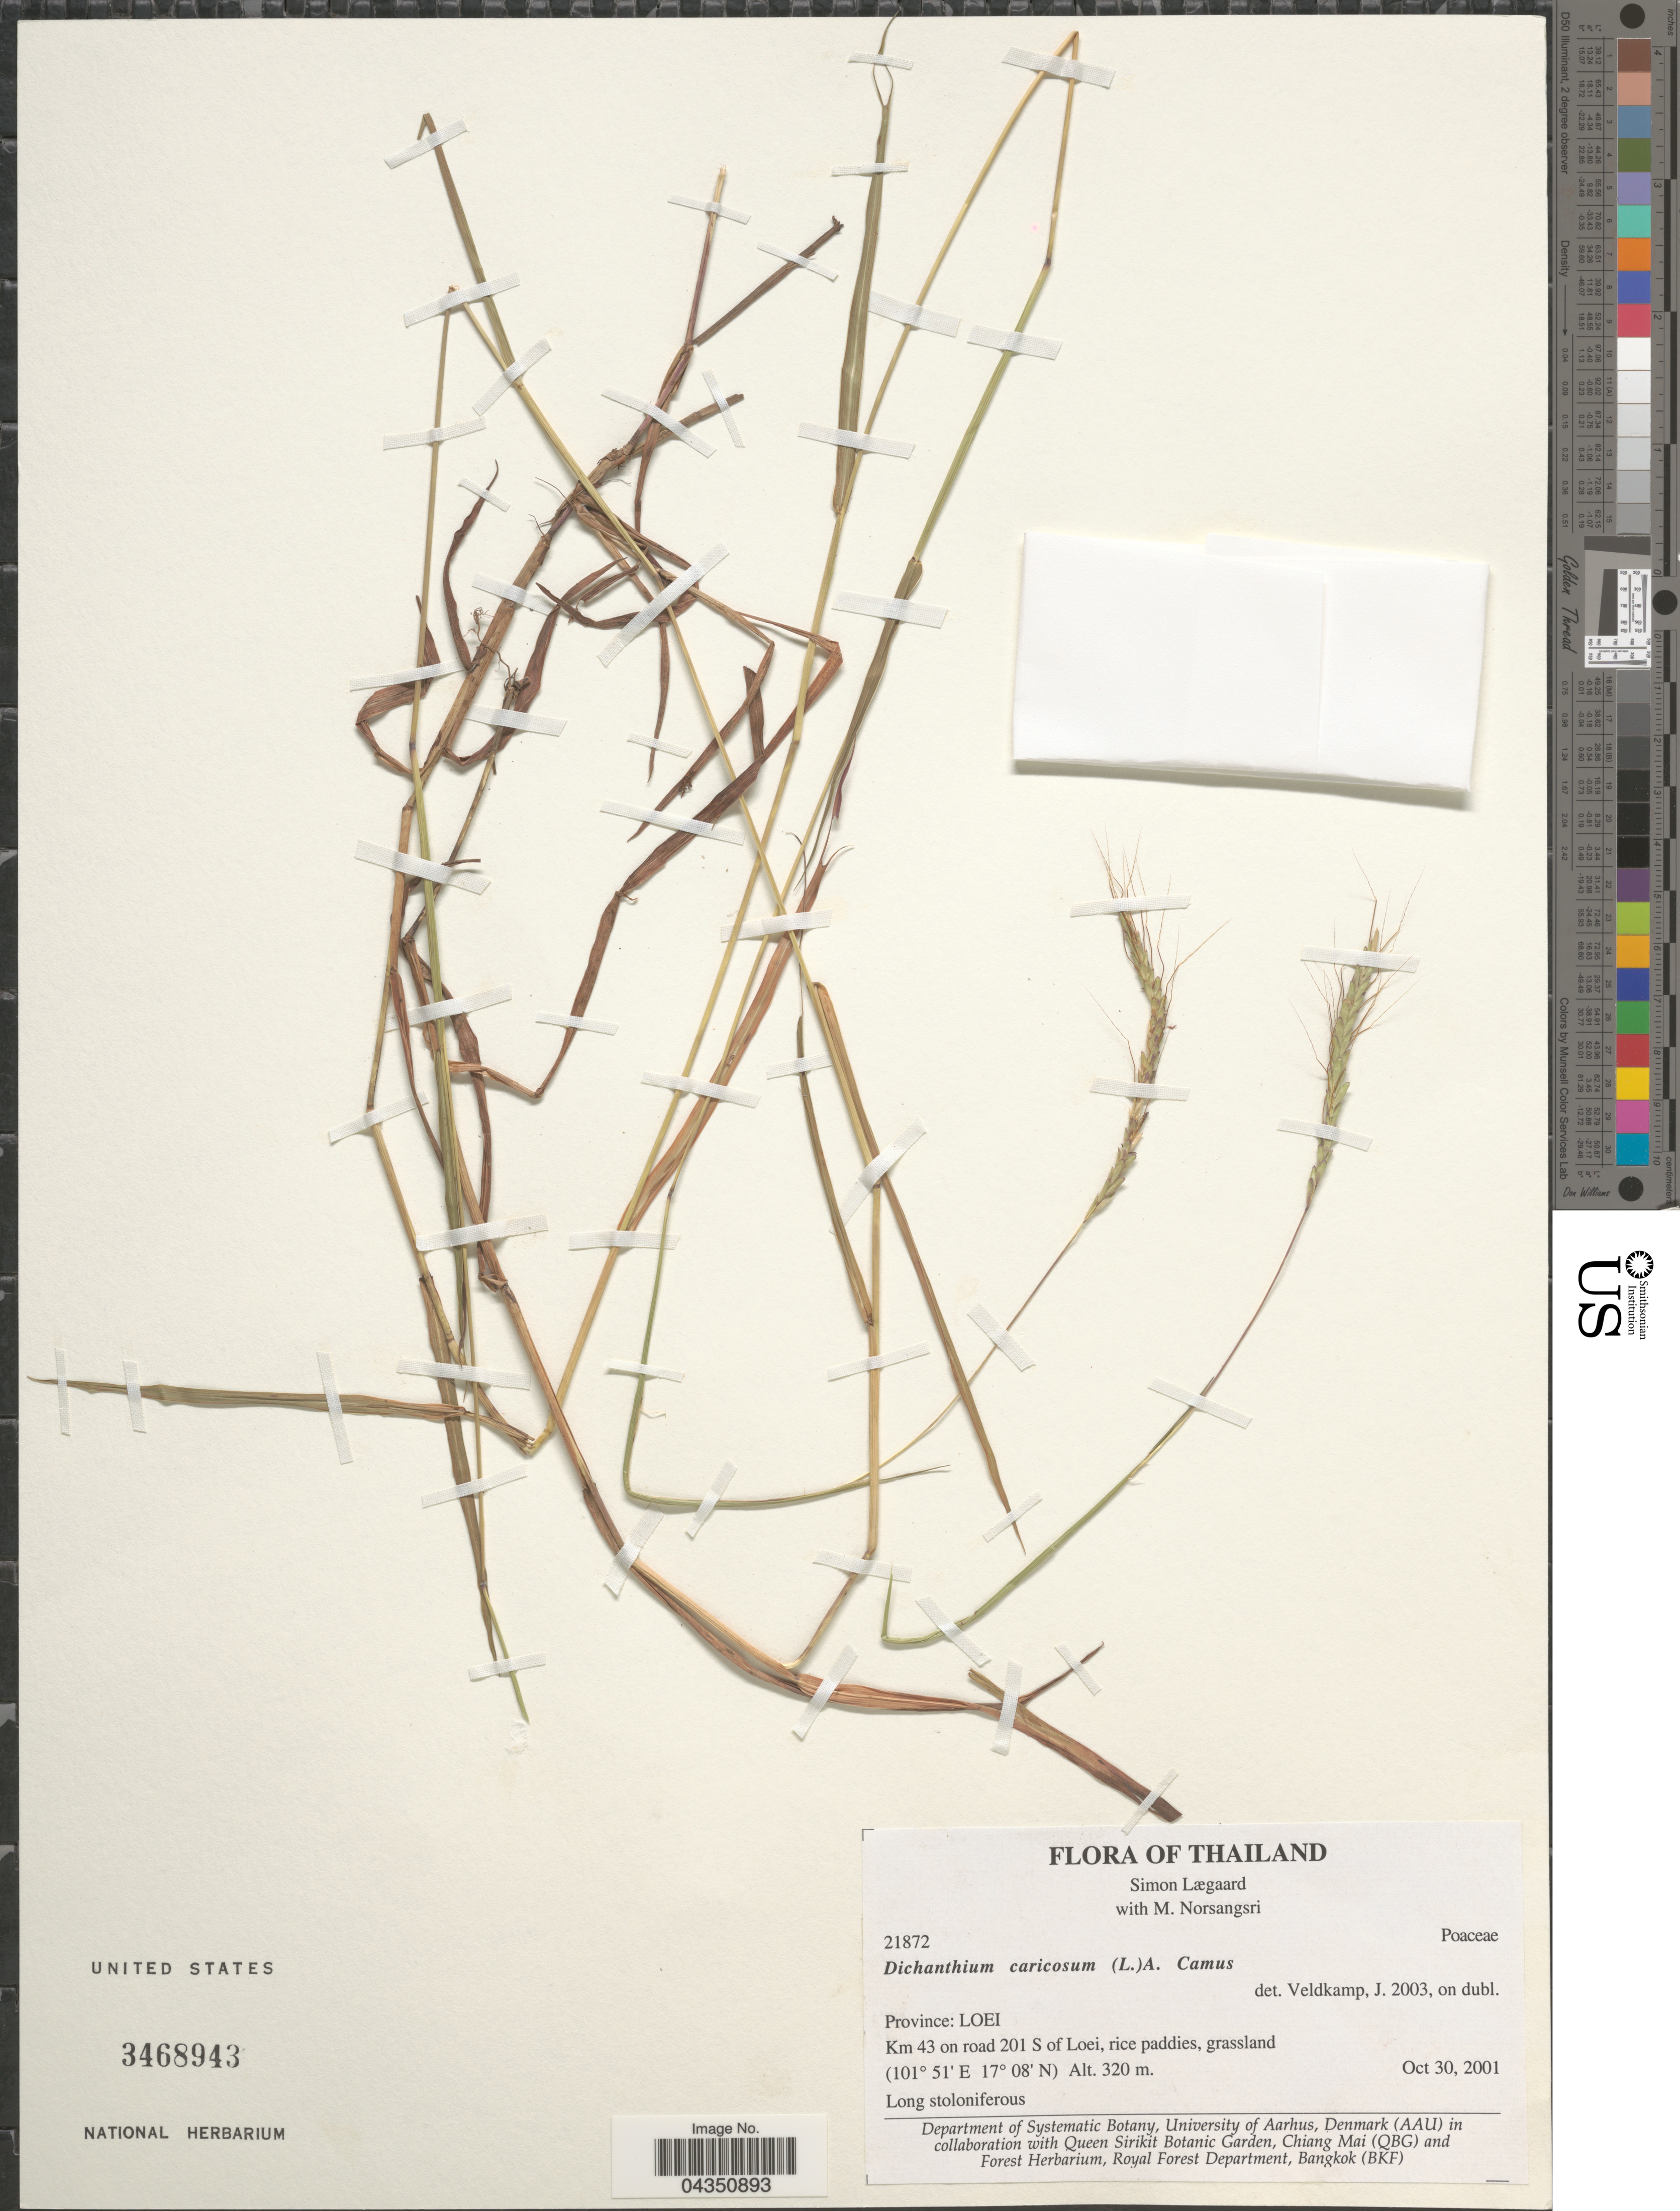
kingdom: Plantae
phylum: Tracheophyta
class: Liliopsida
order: Poales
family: Poaceae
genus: Dichanthium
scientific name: Dichanthium caricosum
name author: (L.) A. Camus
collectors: S. Lægaard & M. Norsangsri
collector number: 21872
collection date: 2001-10-30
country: Thailand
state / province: Loei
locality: Km 43 on road 201 S of Loei, rice paddies, grassland.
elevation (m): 320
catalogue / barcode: US 3468943